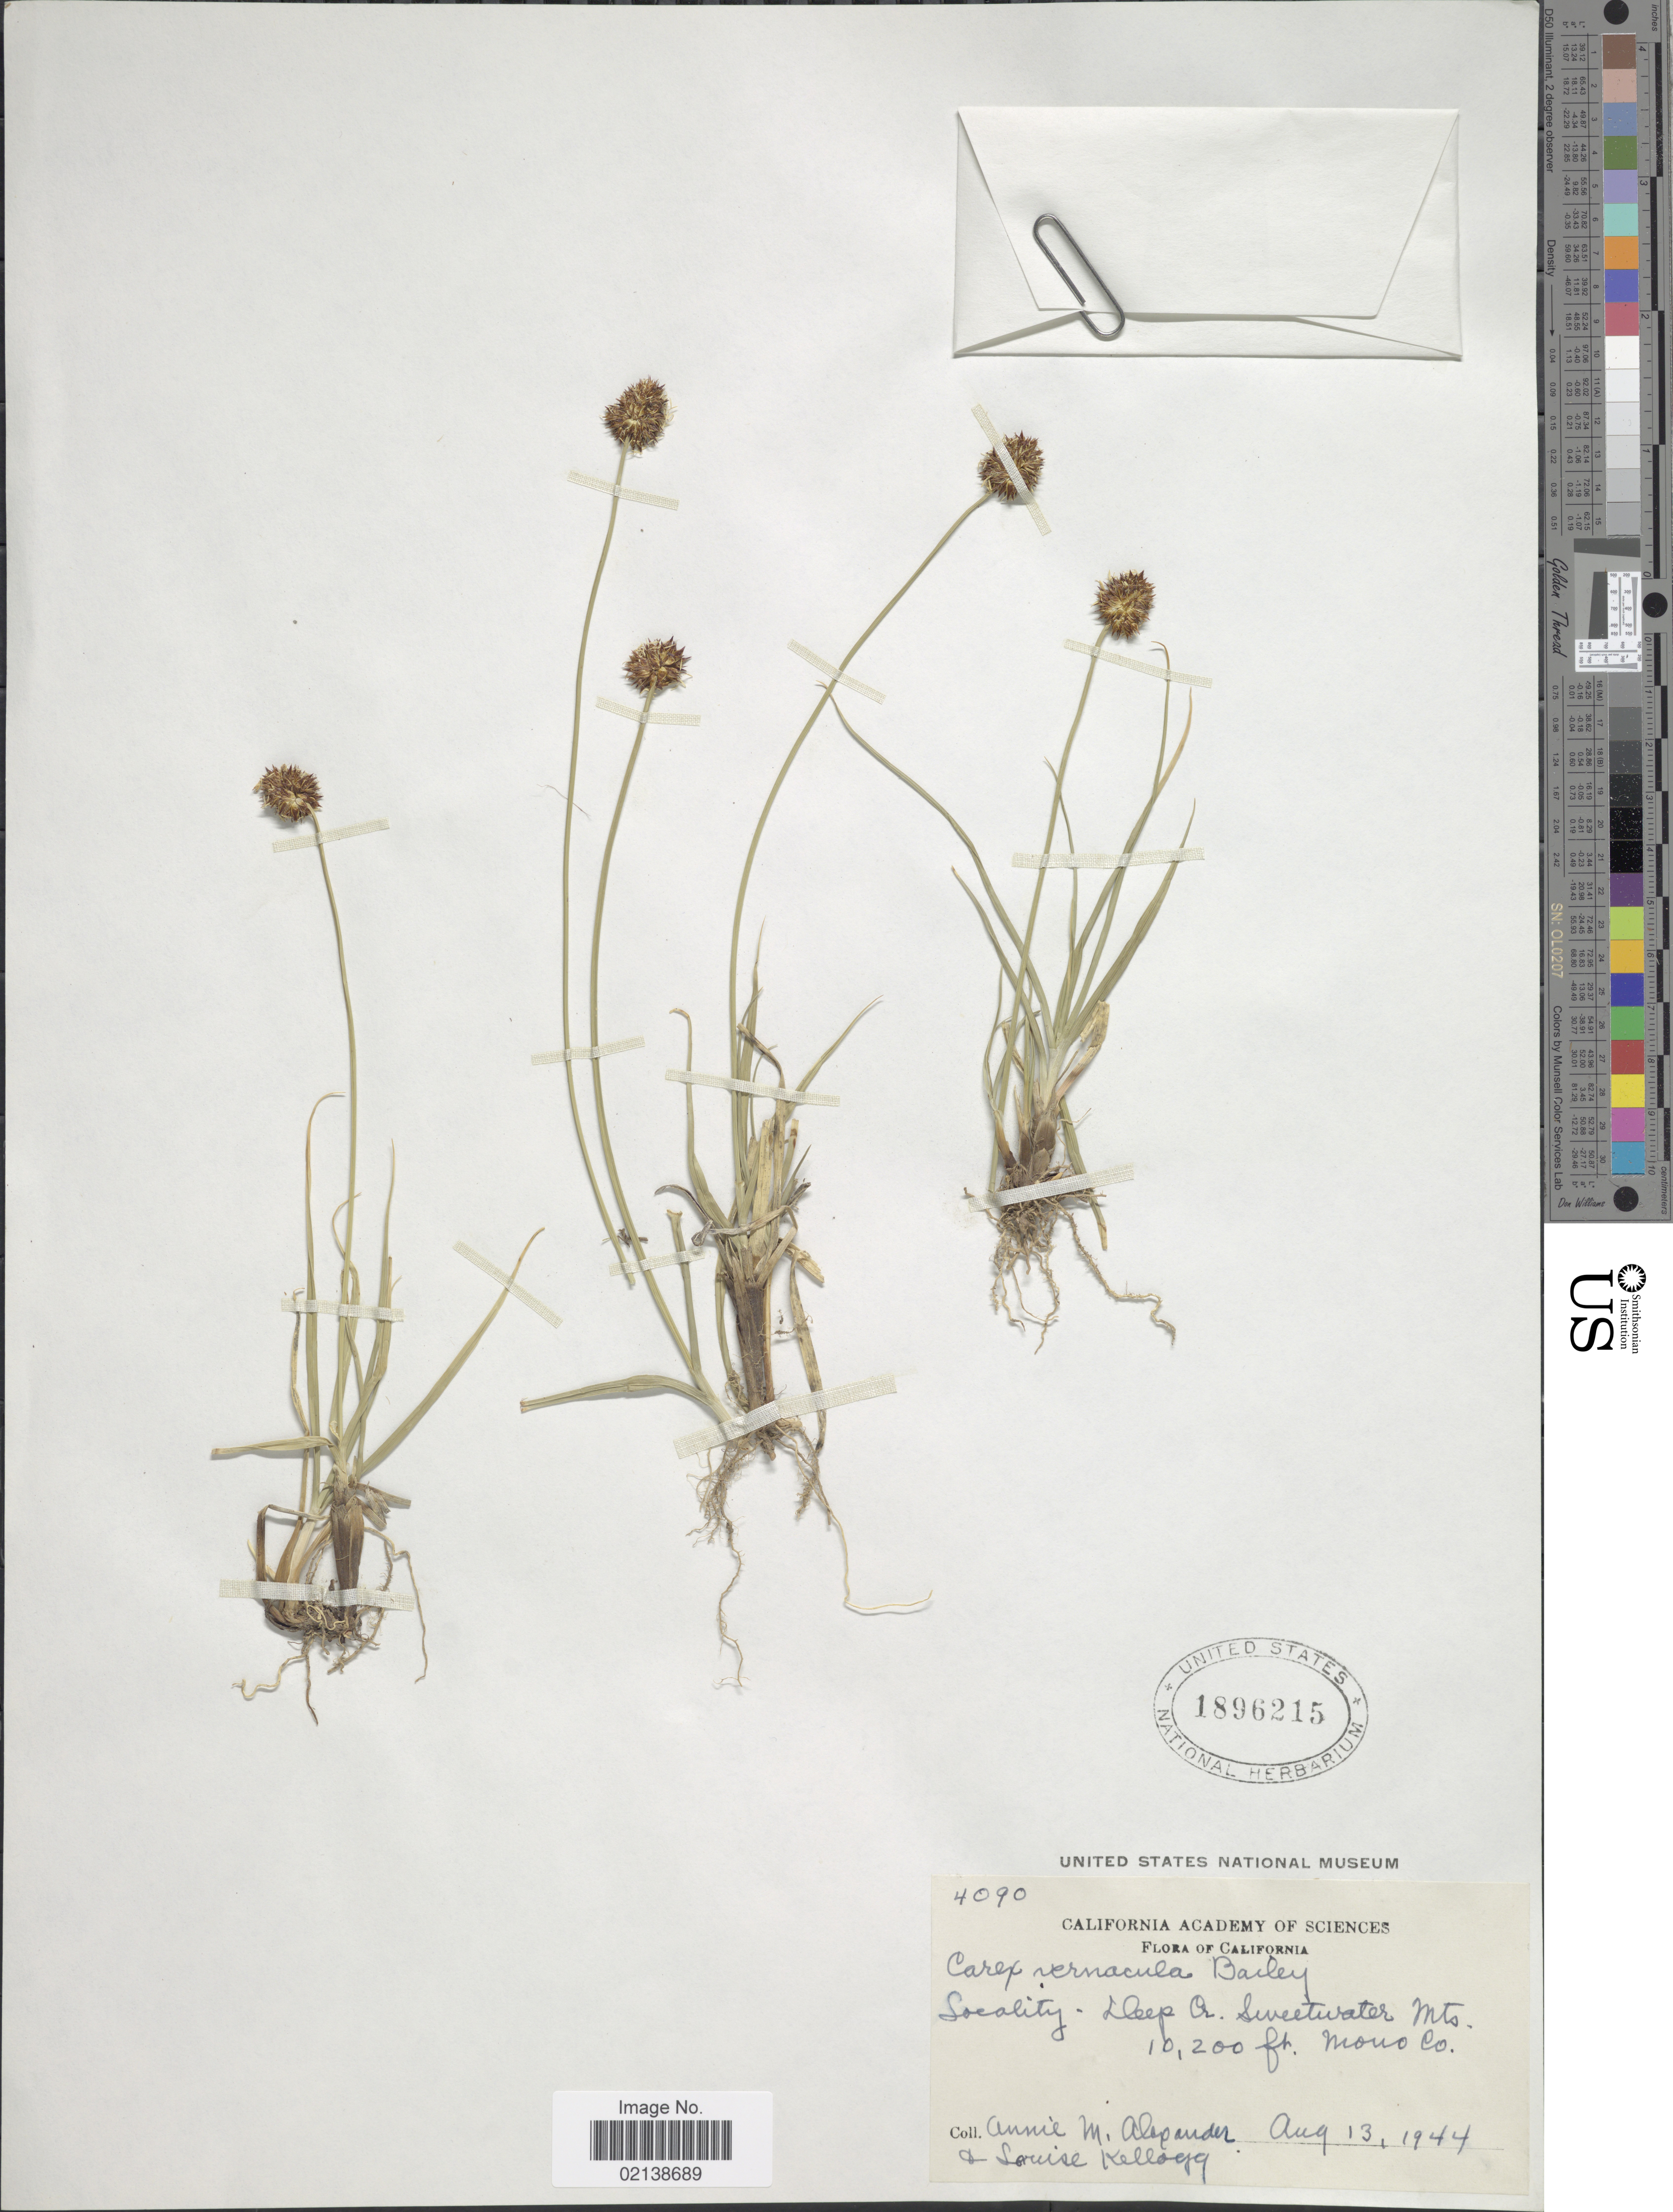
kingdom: Plantae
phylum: Tracheophyta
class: Liliopsida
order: Poales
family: Cyperaceae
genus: Carex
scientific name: Carex vernacula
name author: L.H. Bailey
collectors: A. M. Alexander & L. Kellogg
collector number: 4090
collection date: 1944-08-13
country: United States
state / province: California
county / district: Mono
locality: Socality, Deep Cr., Sweetwater Mts. Mono Co.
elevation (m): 3109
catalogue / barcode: US 1896215